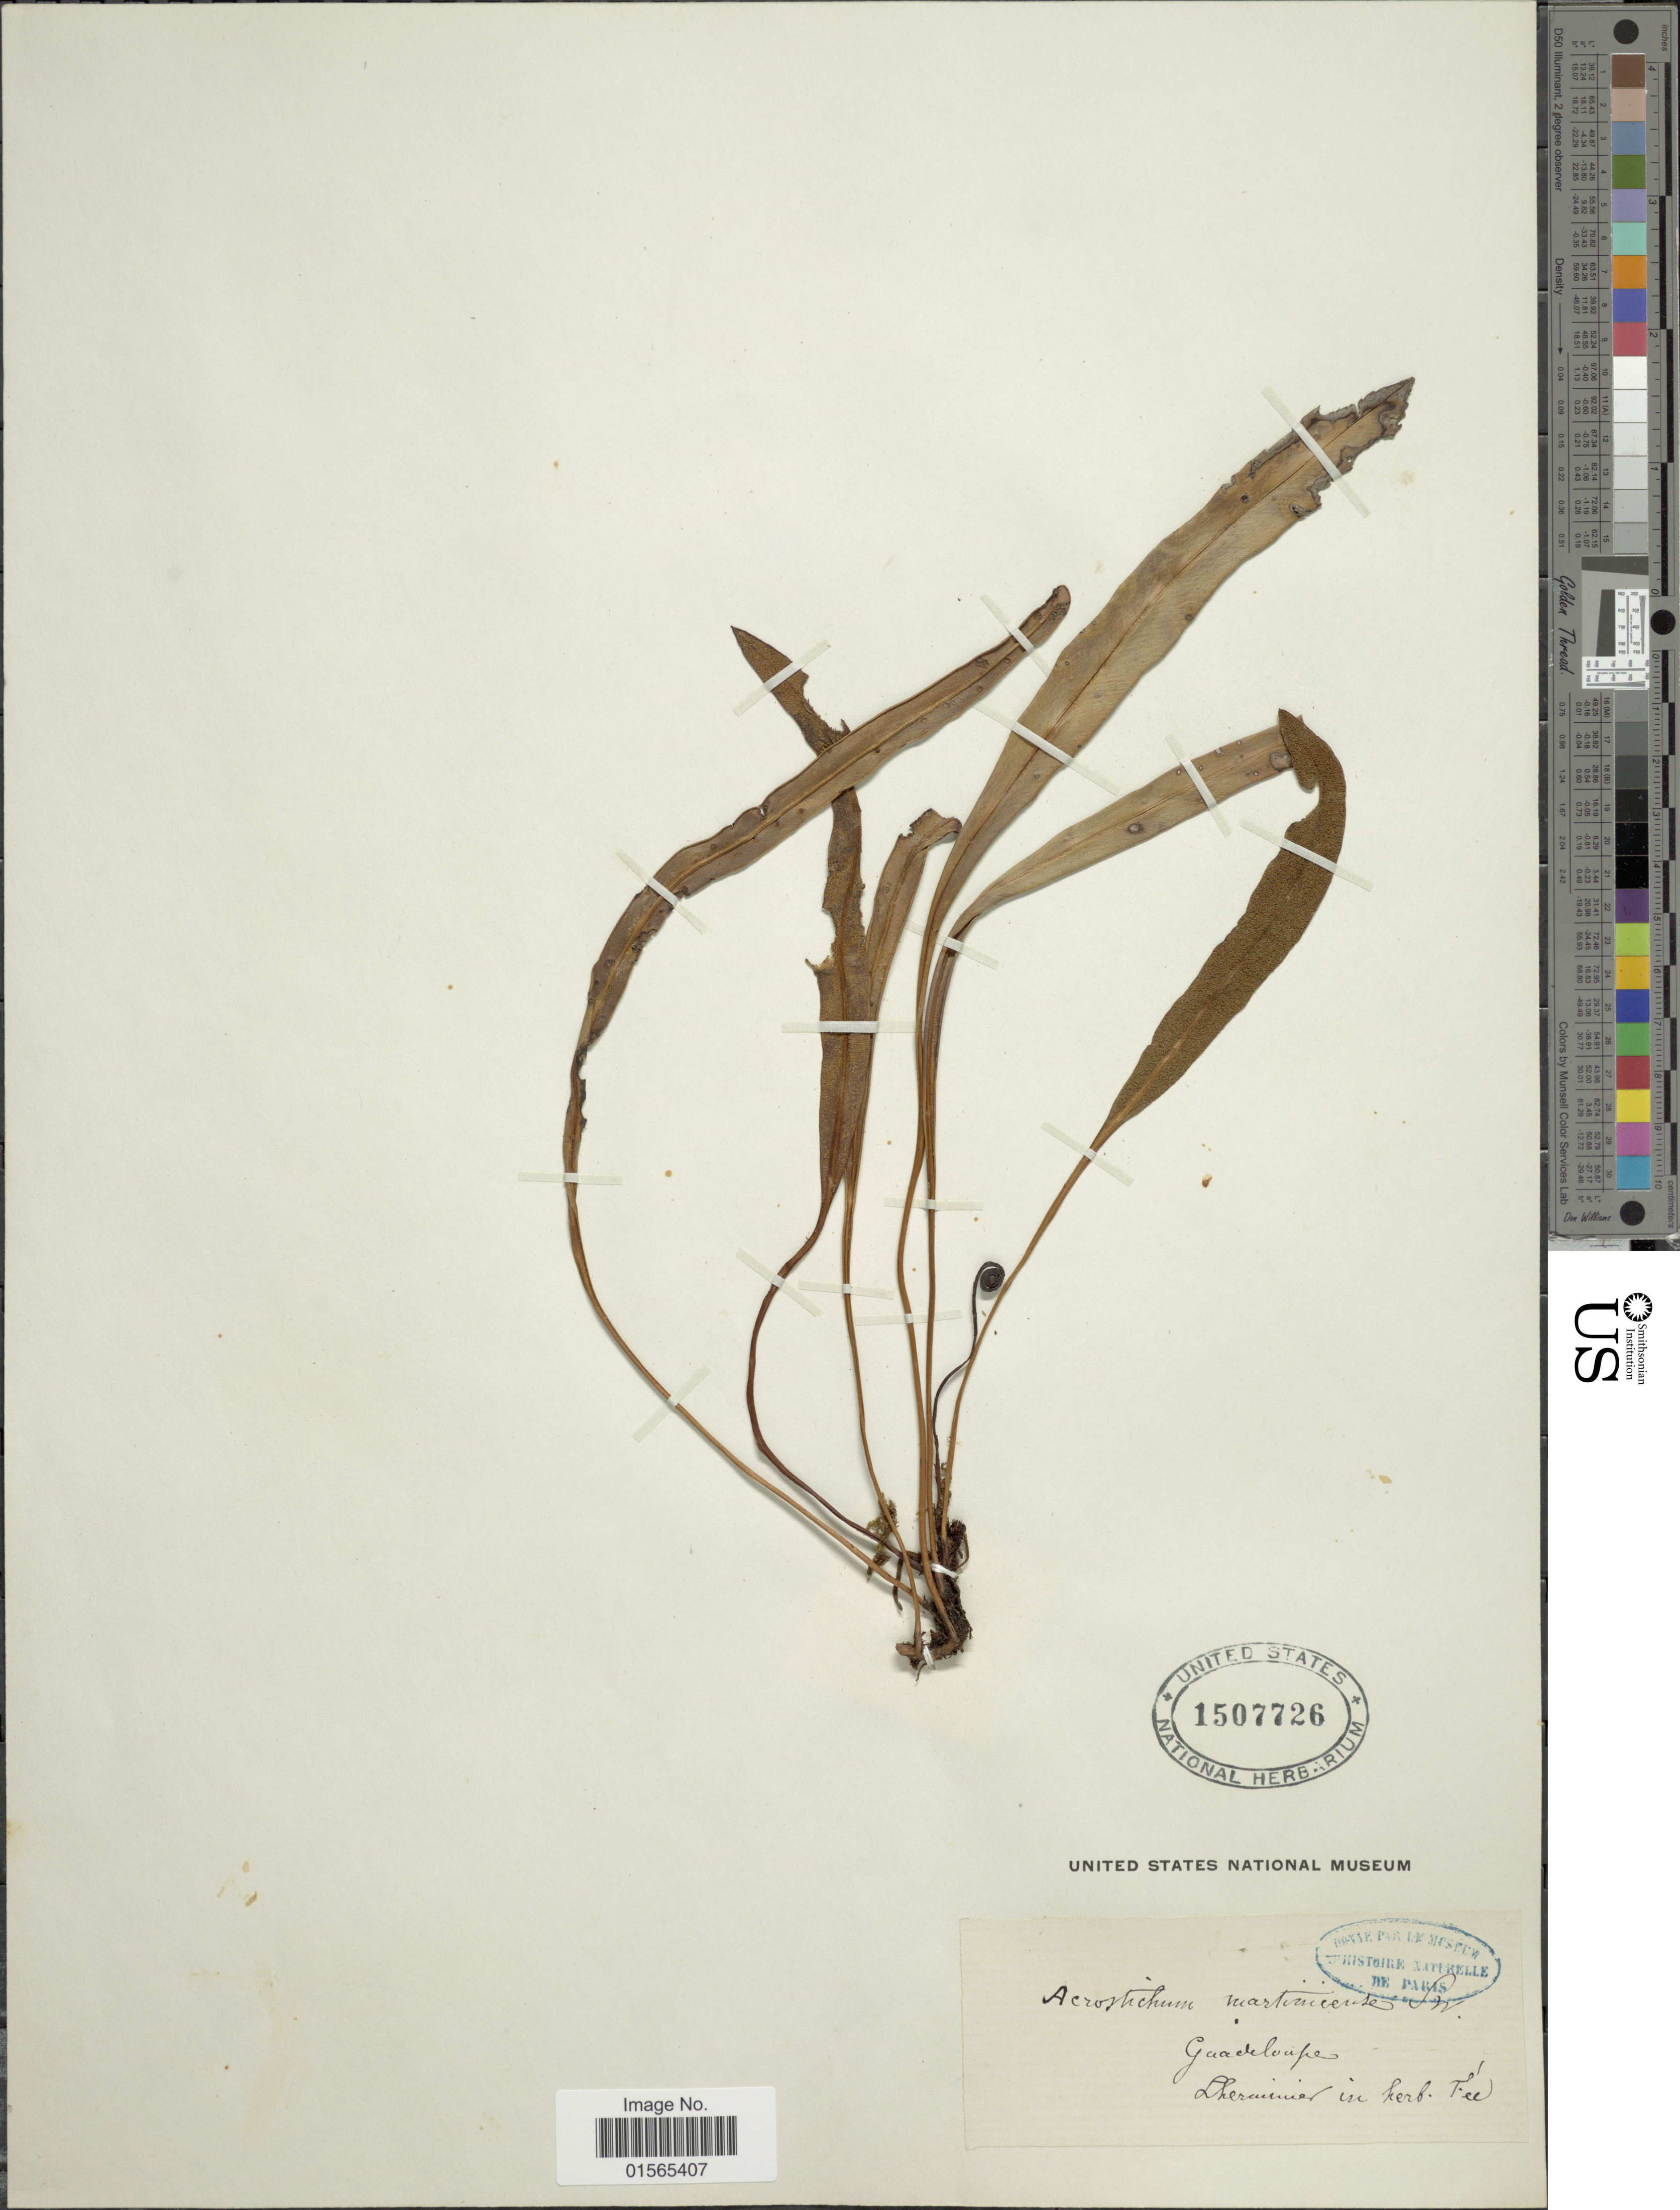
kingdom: Plantae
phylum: Tracheophyta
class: Polypodiopsida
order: Polypodiales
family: Dryopteridaceae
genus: Elaphoglossum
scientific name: Elaphoglossum glabellum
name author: J. Sm.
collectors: -. L'Herminier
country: Guadeloupe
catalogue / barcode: US 1507726